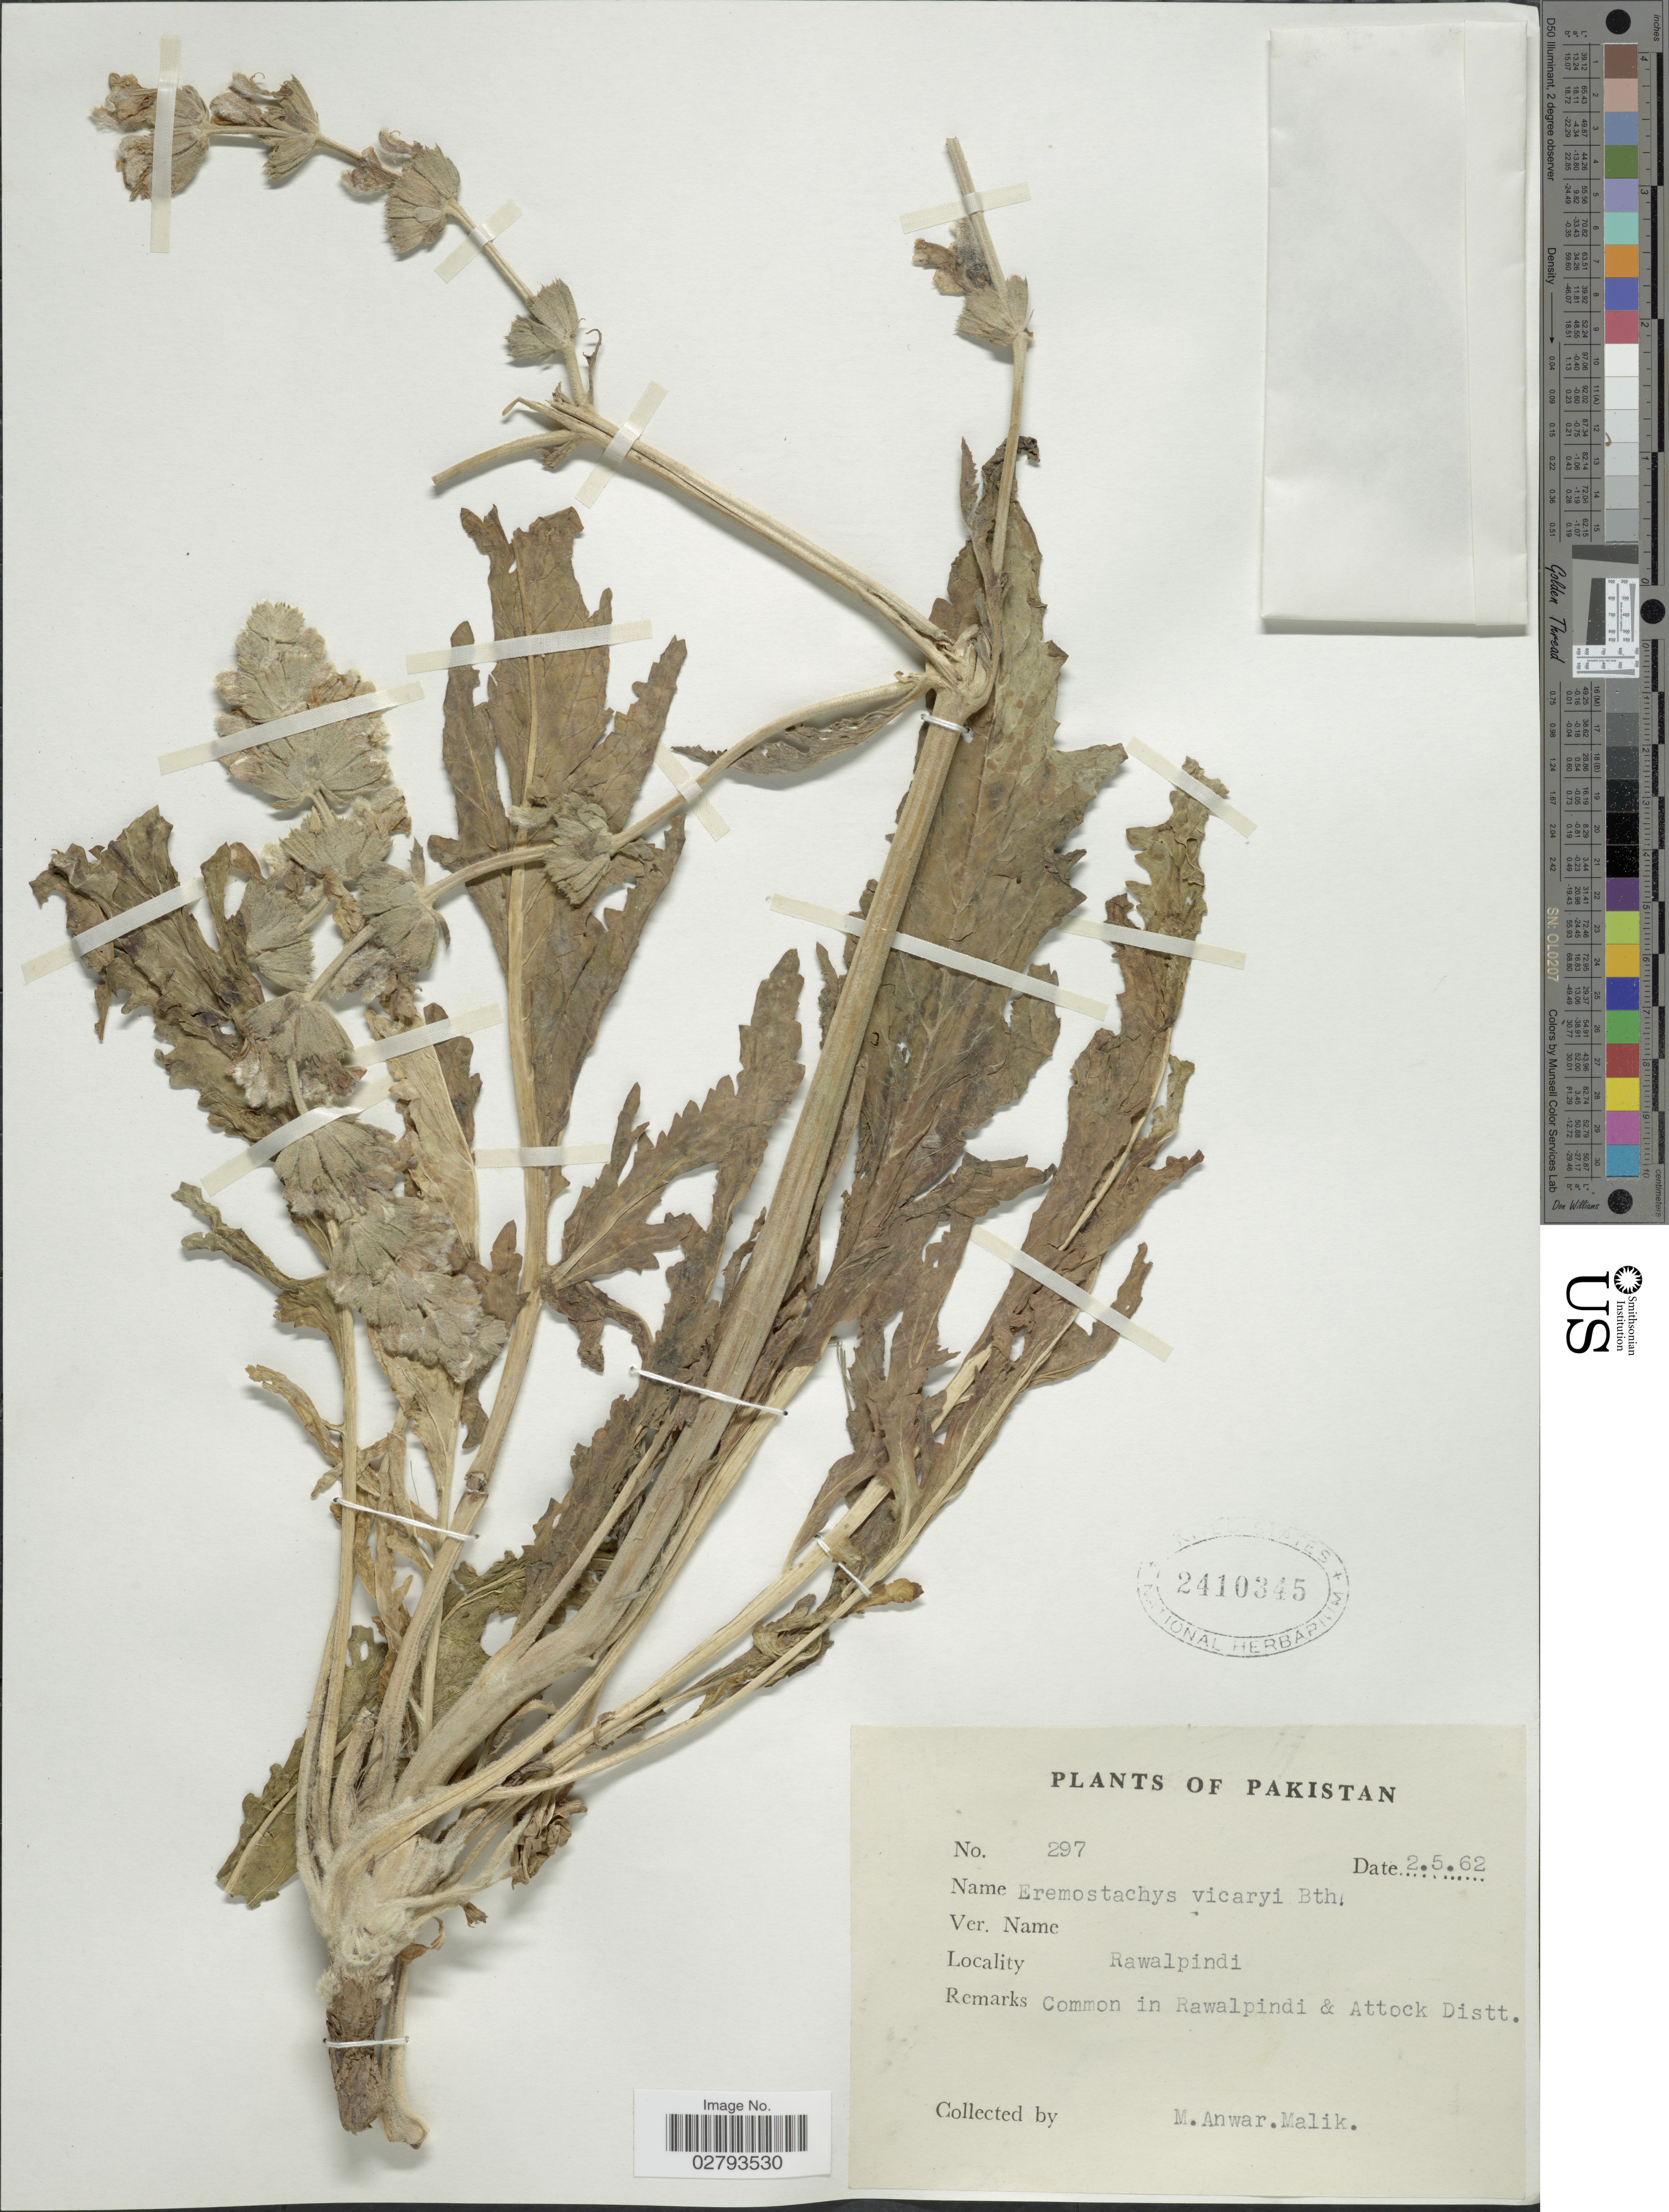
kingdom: Plantae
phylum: Tracheophyta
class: Magnoliopsida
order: Lamiales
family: Lamiaceae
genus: Eremostachys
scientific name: Eremostachys tuberosa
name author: (Pall.) Bunge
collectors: M. Malik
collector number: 297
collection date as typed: Transcribed d/m/y: 2/5/62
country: Pakistan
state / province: Punjab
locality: Rawalpindi. Common in Rawalpindi & Attock Distt.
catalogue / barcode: US 2410345